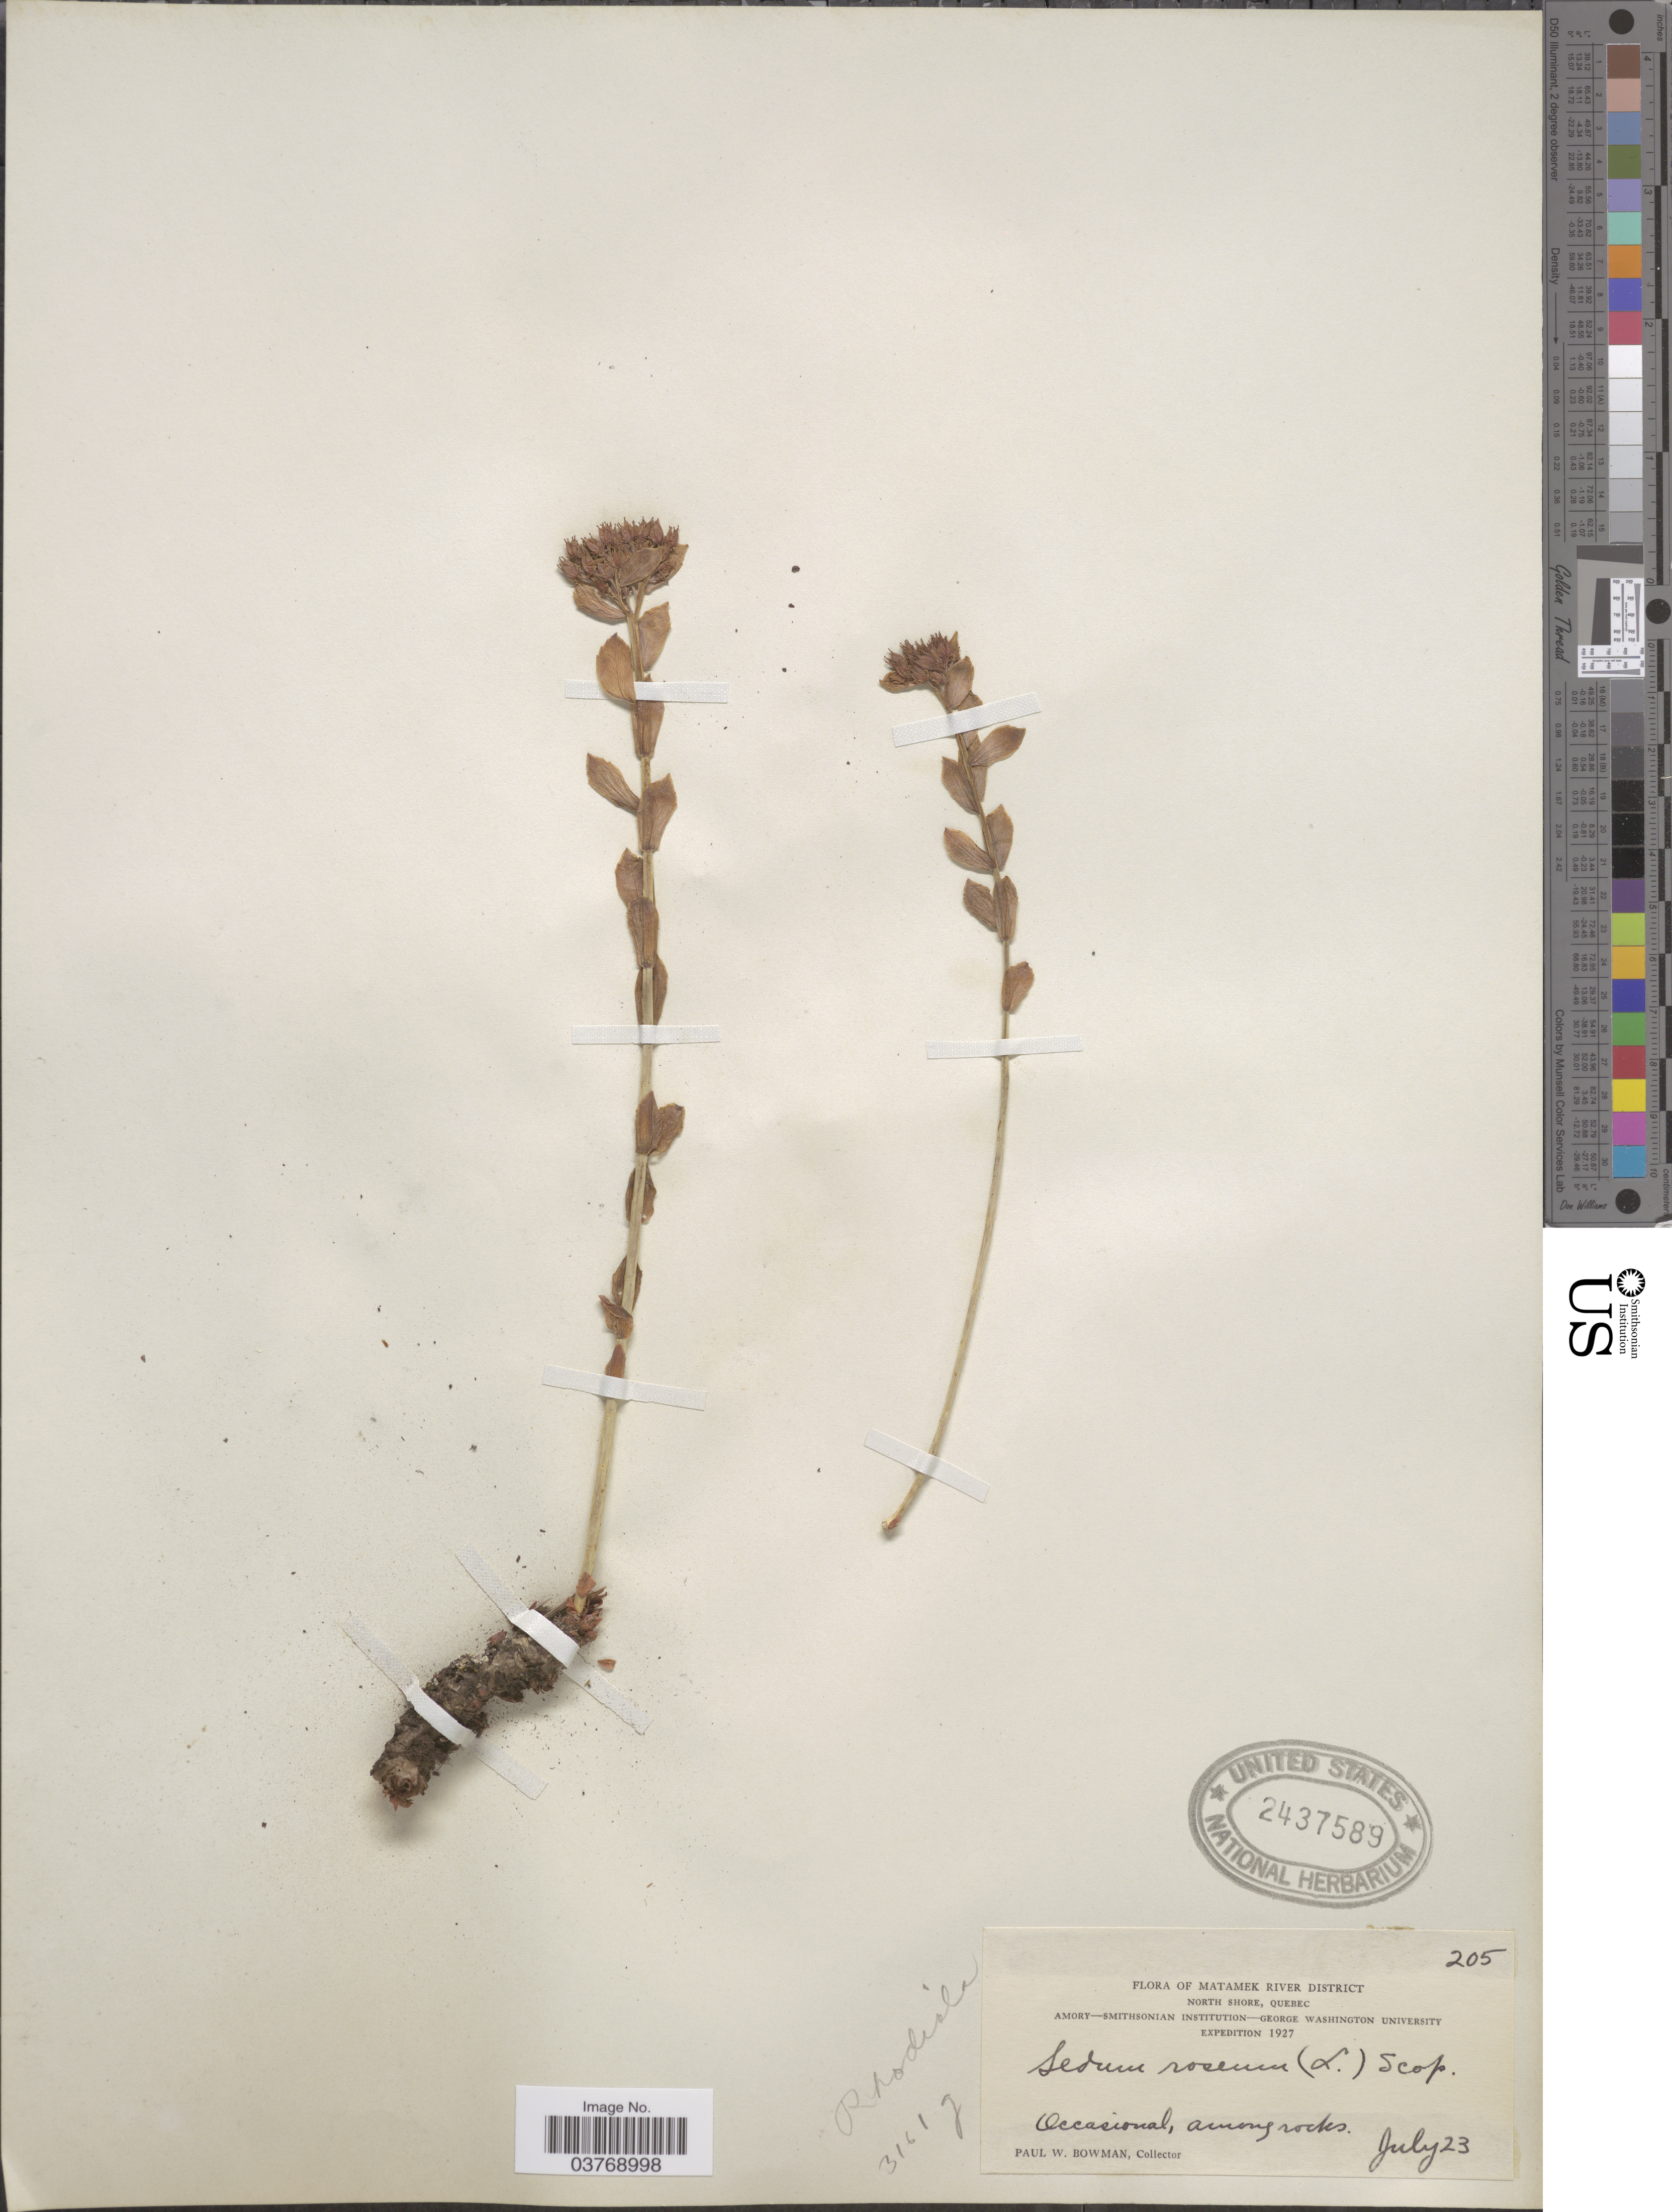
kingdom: Plantae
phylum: Tracheophyta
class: Magnoliopsida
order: Saxifragales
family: Crassulaceae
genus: Rhodiola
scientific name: Rhodiola rosea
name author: L.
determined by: Strong, Mark T., (BOT), Smithsonian Institution - National Museum of Natural History (UNITED STATES)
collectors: P. Bowman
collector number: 205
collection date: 1927-07-23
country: Canada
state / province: Quebec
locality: Matamek River District. North Shore.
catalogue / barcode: US 2437589